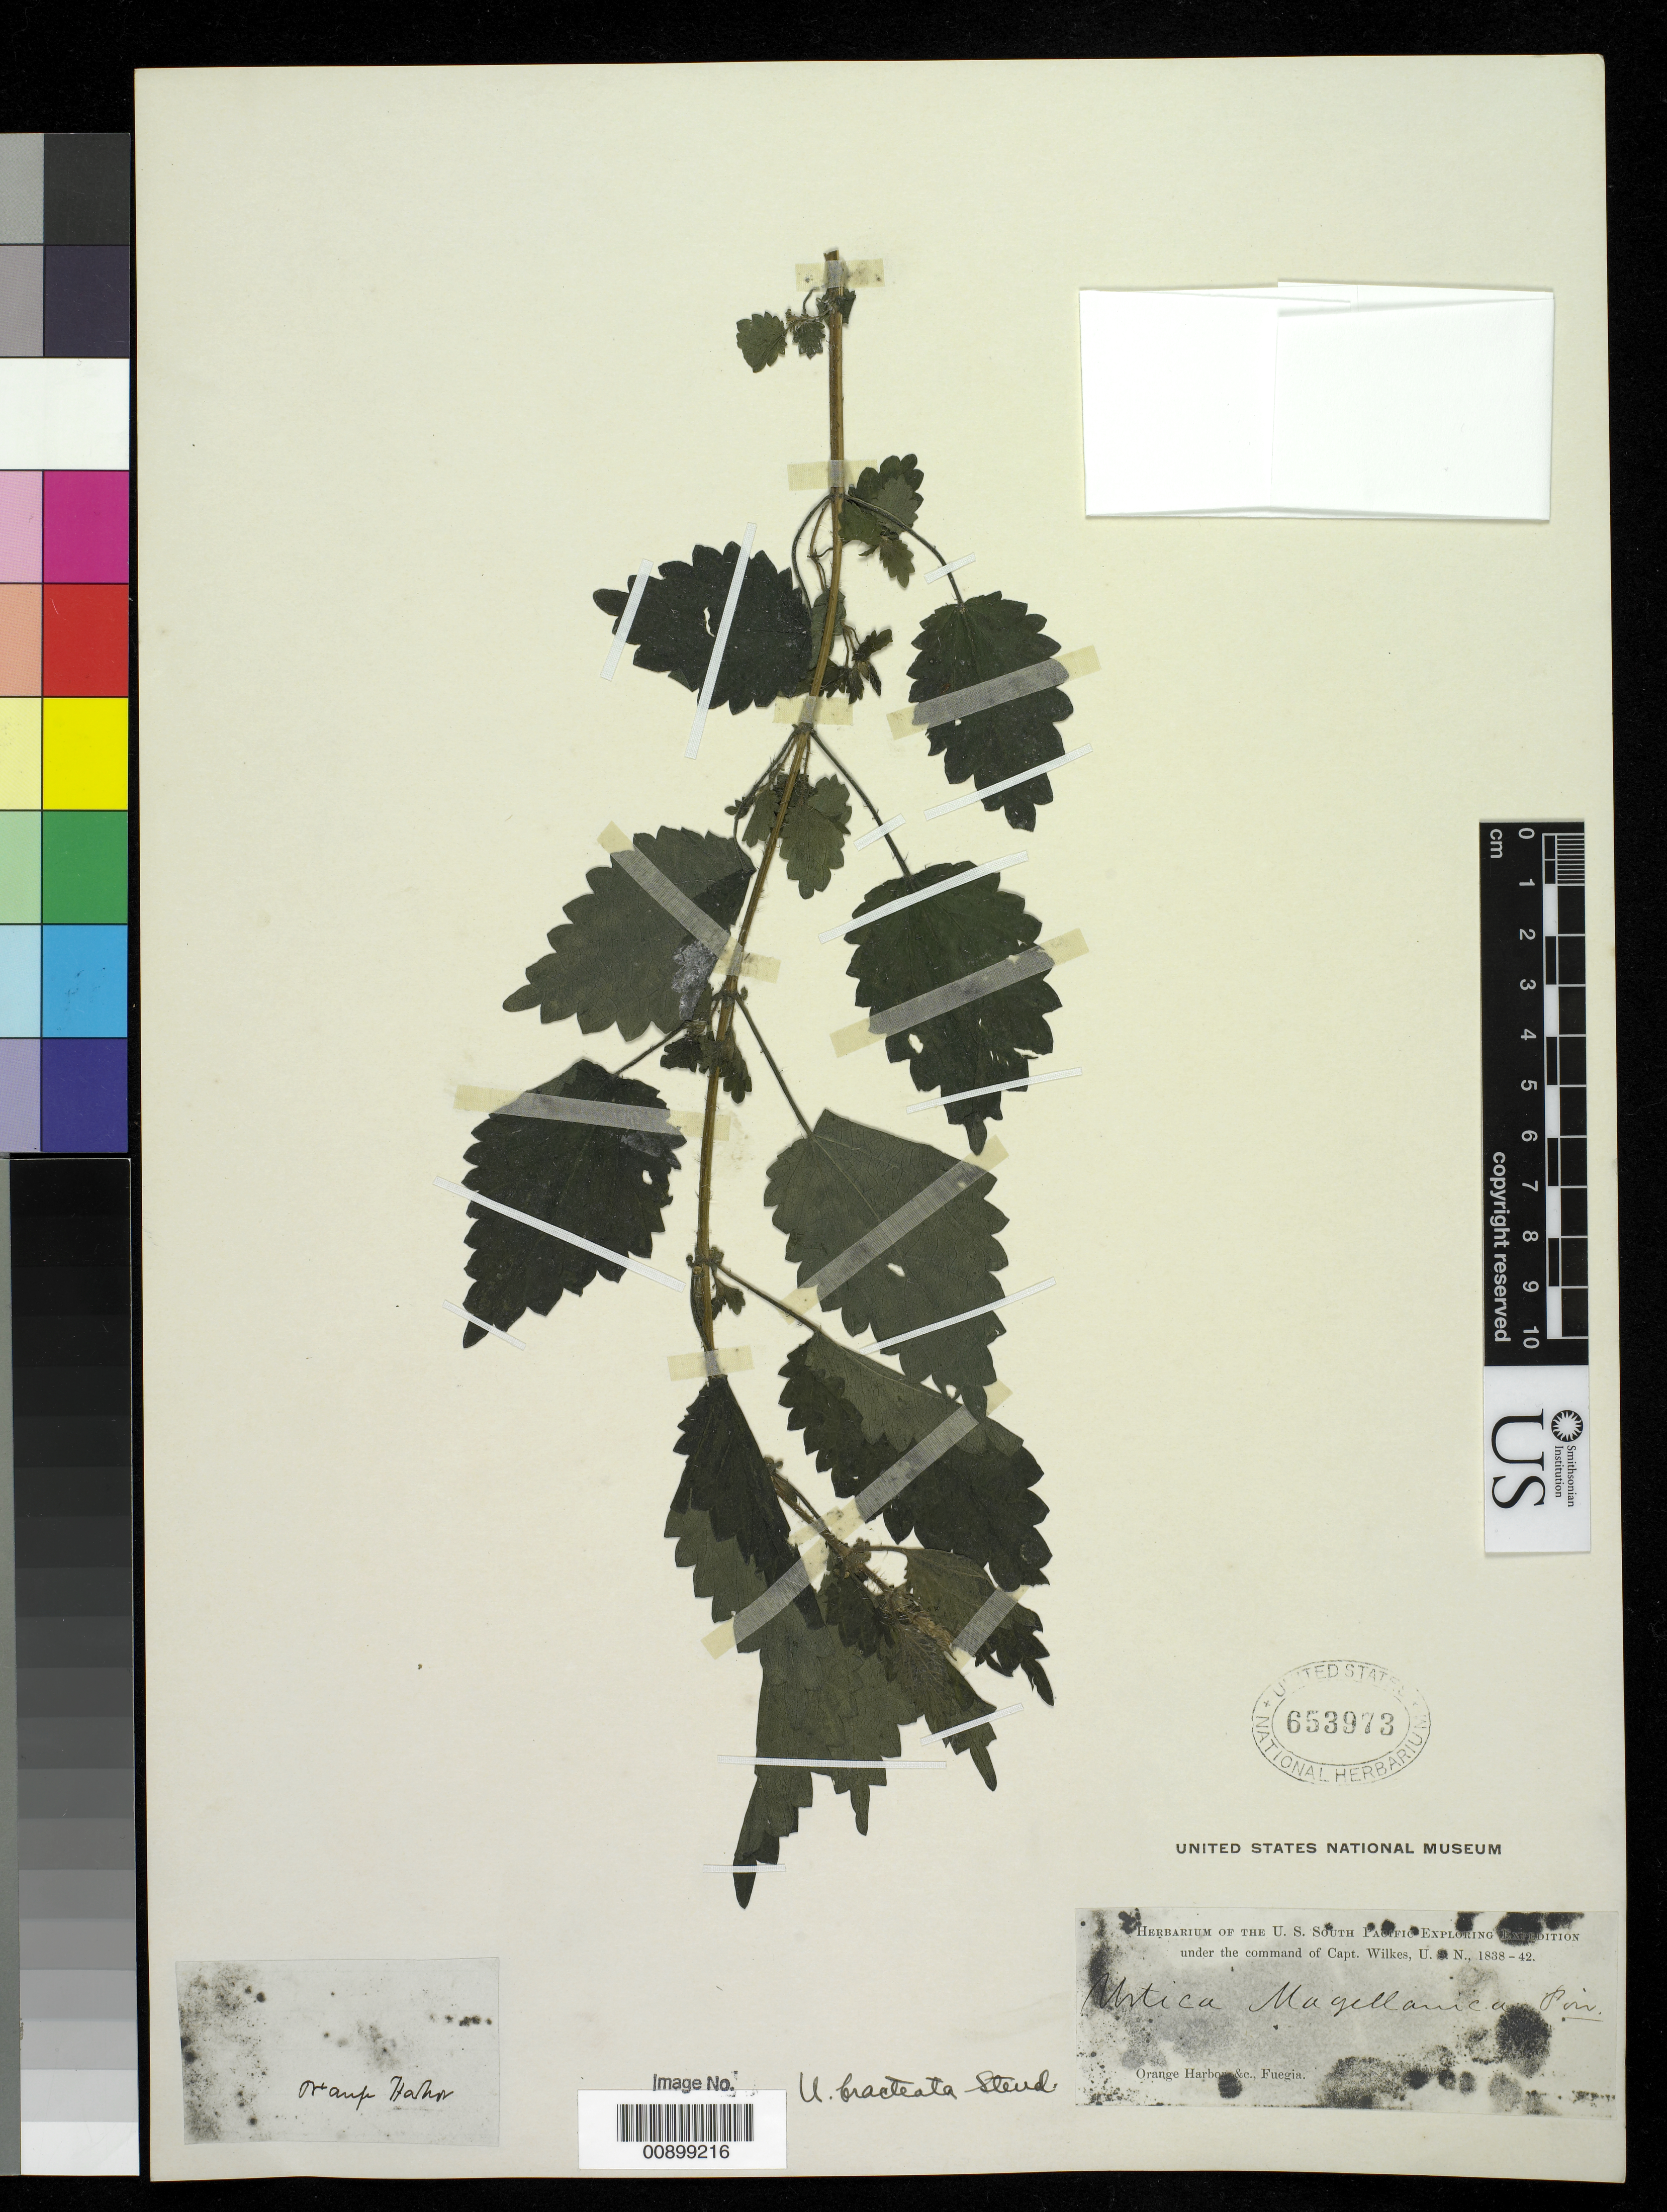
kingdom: Plantae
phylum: Tracheophyta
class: Magnoliopsida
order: Rosales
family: Urticaceae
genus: Urtica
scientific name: Urtica bracteata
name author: Steud.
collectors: Wilkes Explor. Exped.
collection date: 1838/1842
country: Argentina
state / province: Tierra del Fuego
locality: Orange Harbor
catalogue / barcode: US 653973